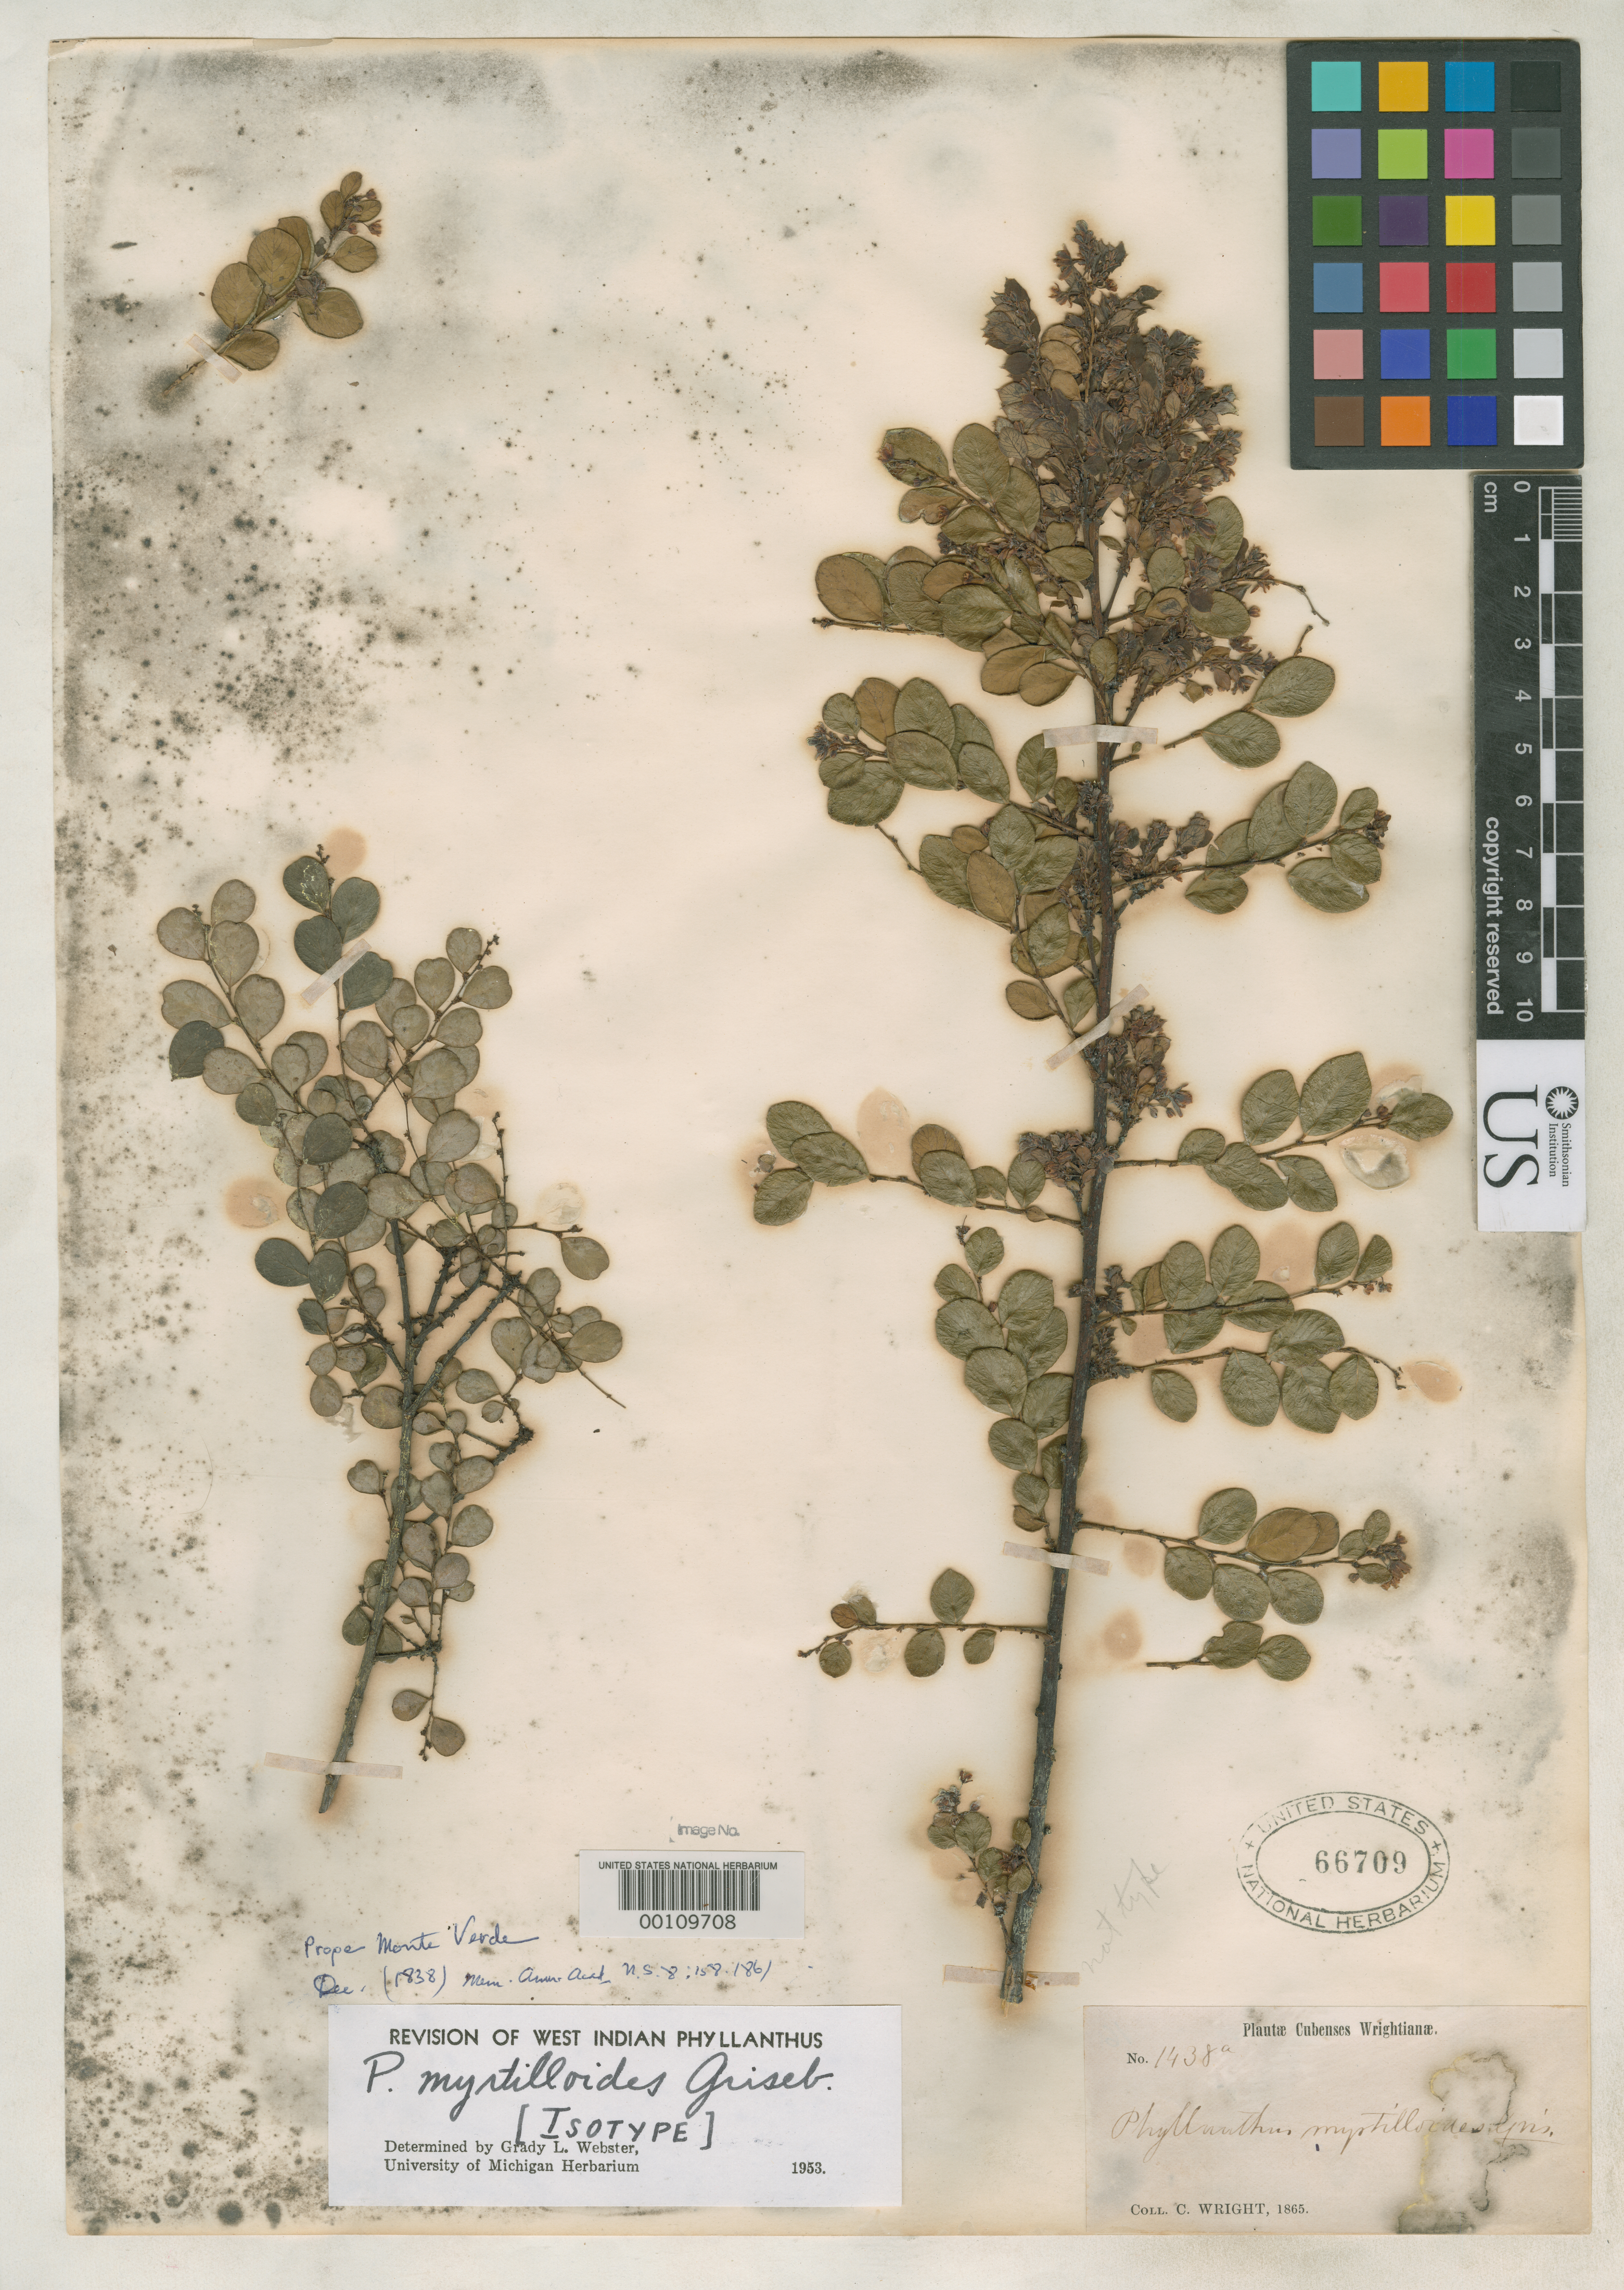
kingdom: Plantae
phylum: Tracheophyta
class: Magnoliopsida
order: Malpighiales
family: Phyllanthaceae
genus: Phyllanthus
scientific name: Phyllanthus myrtilloides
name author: Griseb.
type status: Isotype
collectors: C. Wright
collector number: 1438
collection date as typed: Dec 1838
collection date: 1838-12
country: Cuba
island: Greater Antilles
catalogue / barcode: US 66709